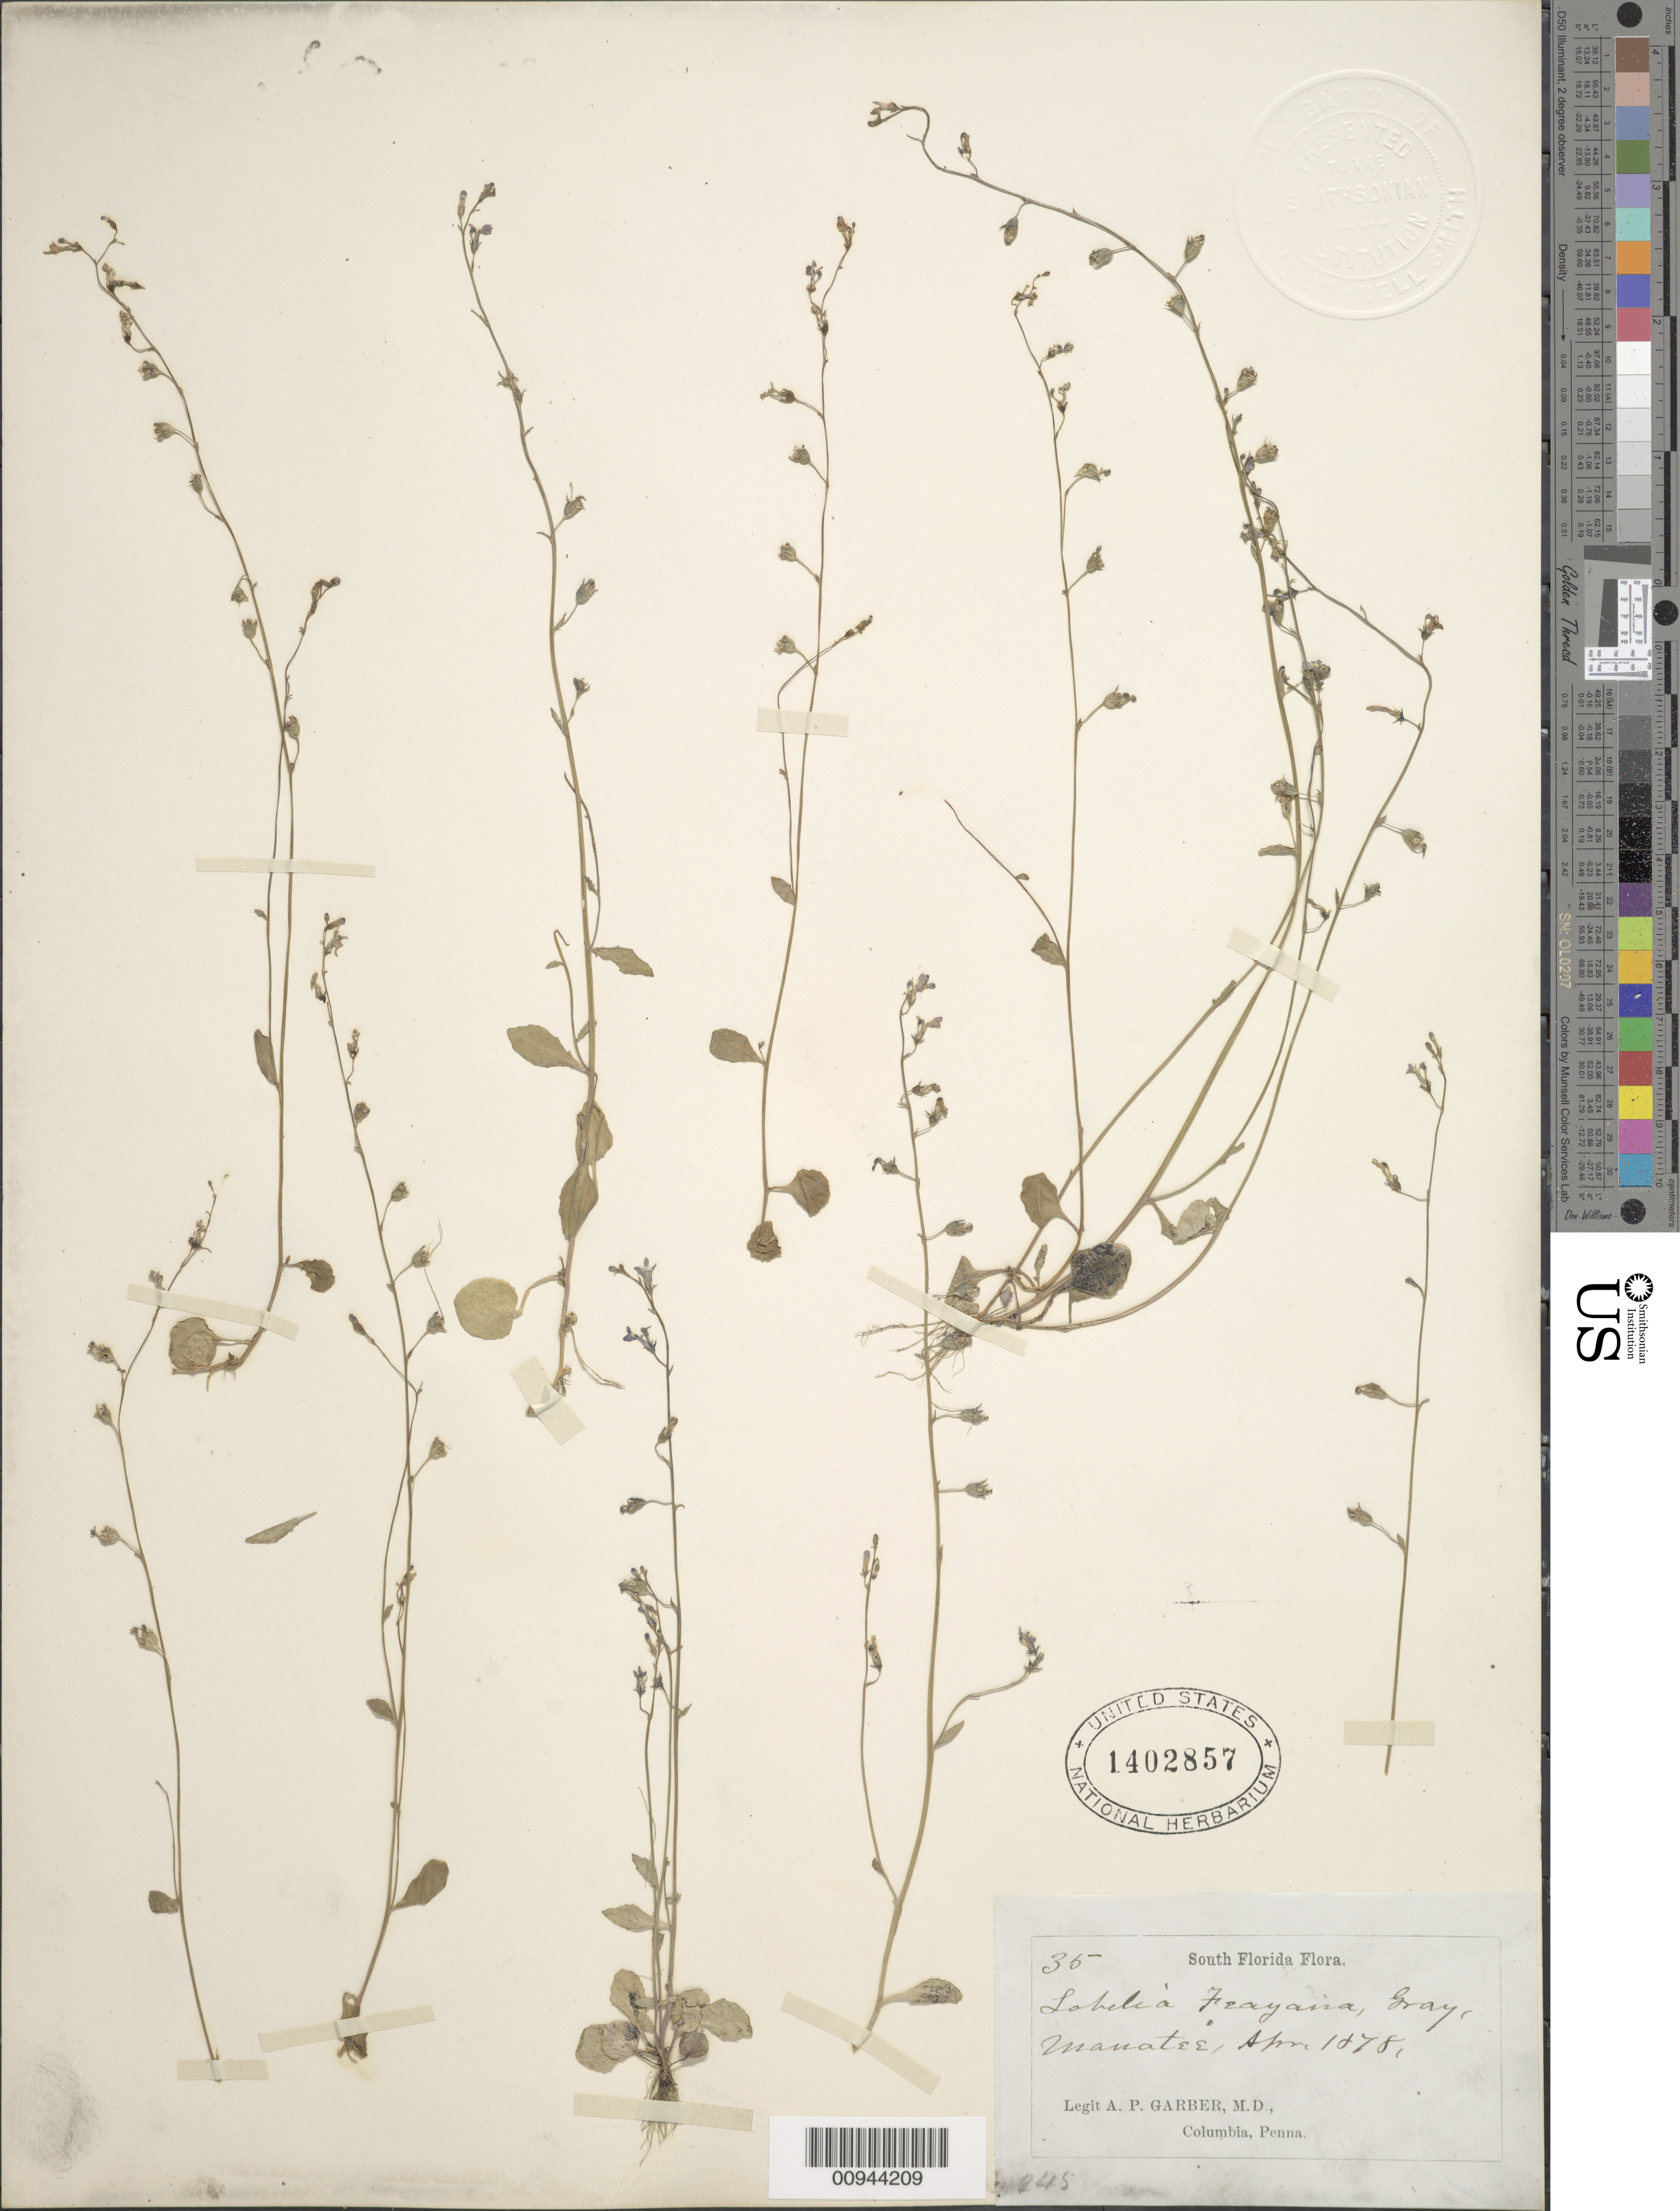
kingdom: Plantae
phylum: Tracheophyta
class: Magnoliopsida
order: Asterales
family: Campanulaceae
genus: Lobelia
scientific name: Lobelia feayana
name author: A. Gray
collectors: A. P. Garber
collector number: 35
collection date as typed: Apr 1878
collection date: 1878-04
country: United States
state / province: Florida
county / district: Manatee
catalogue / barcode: US 1402857